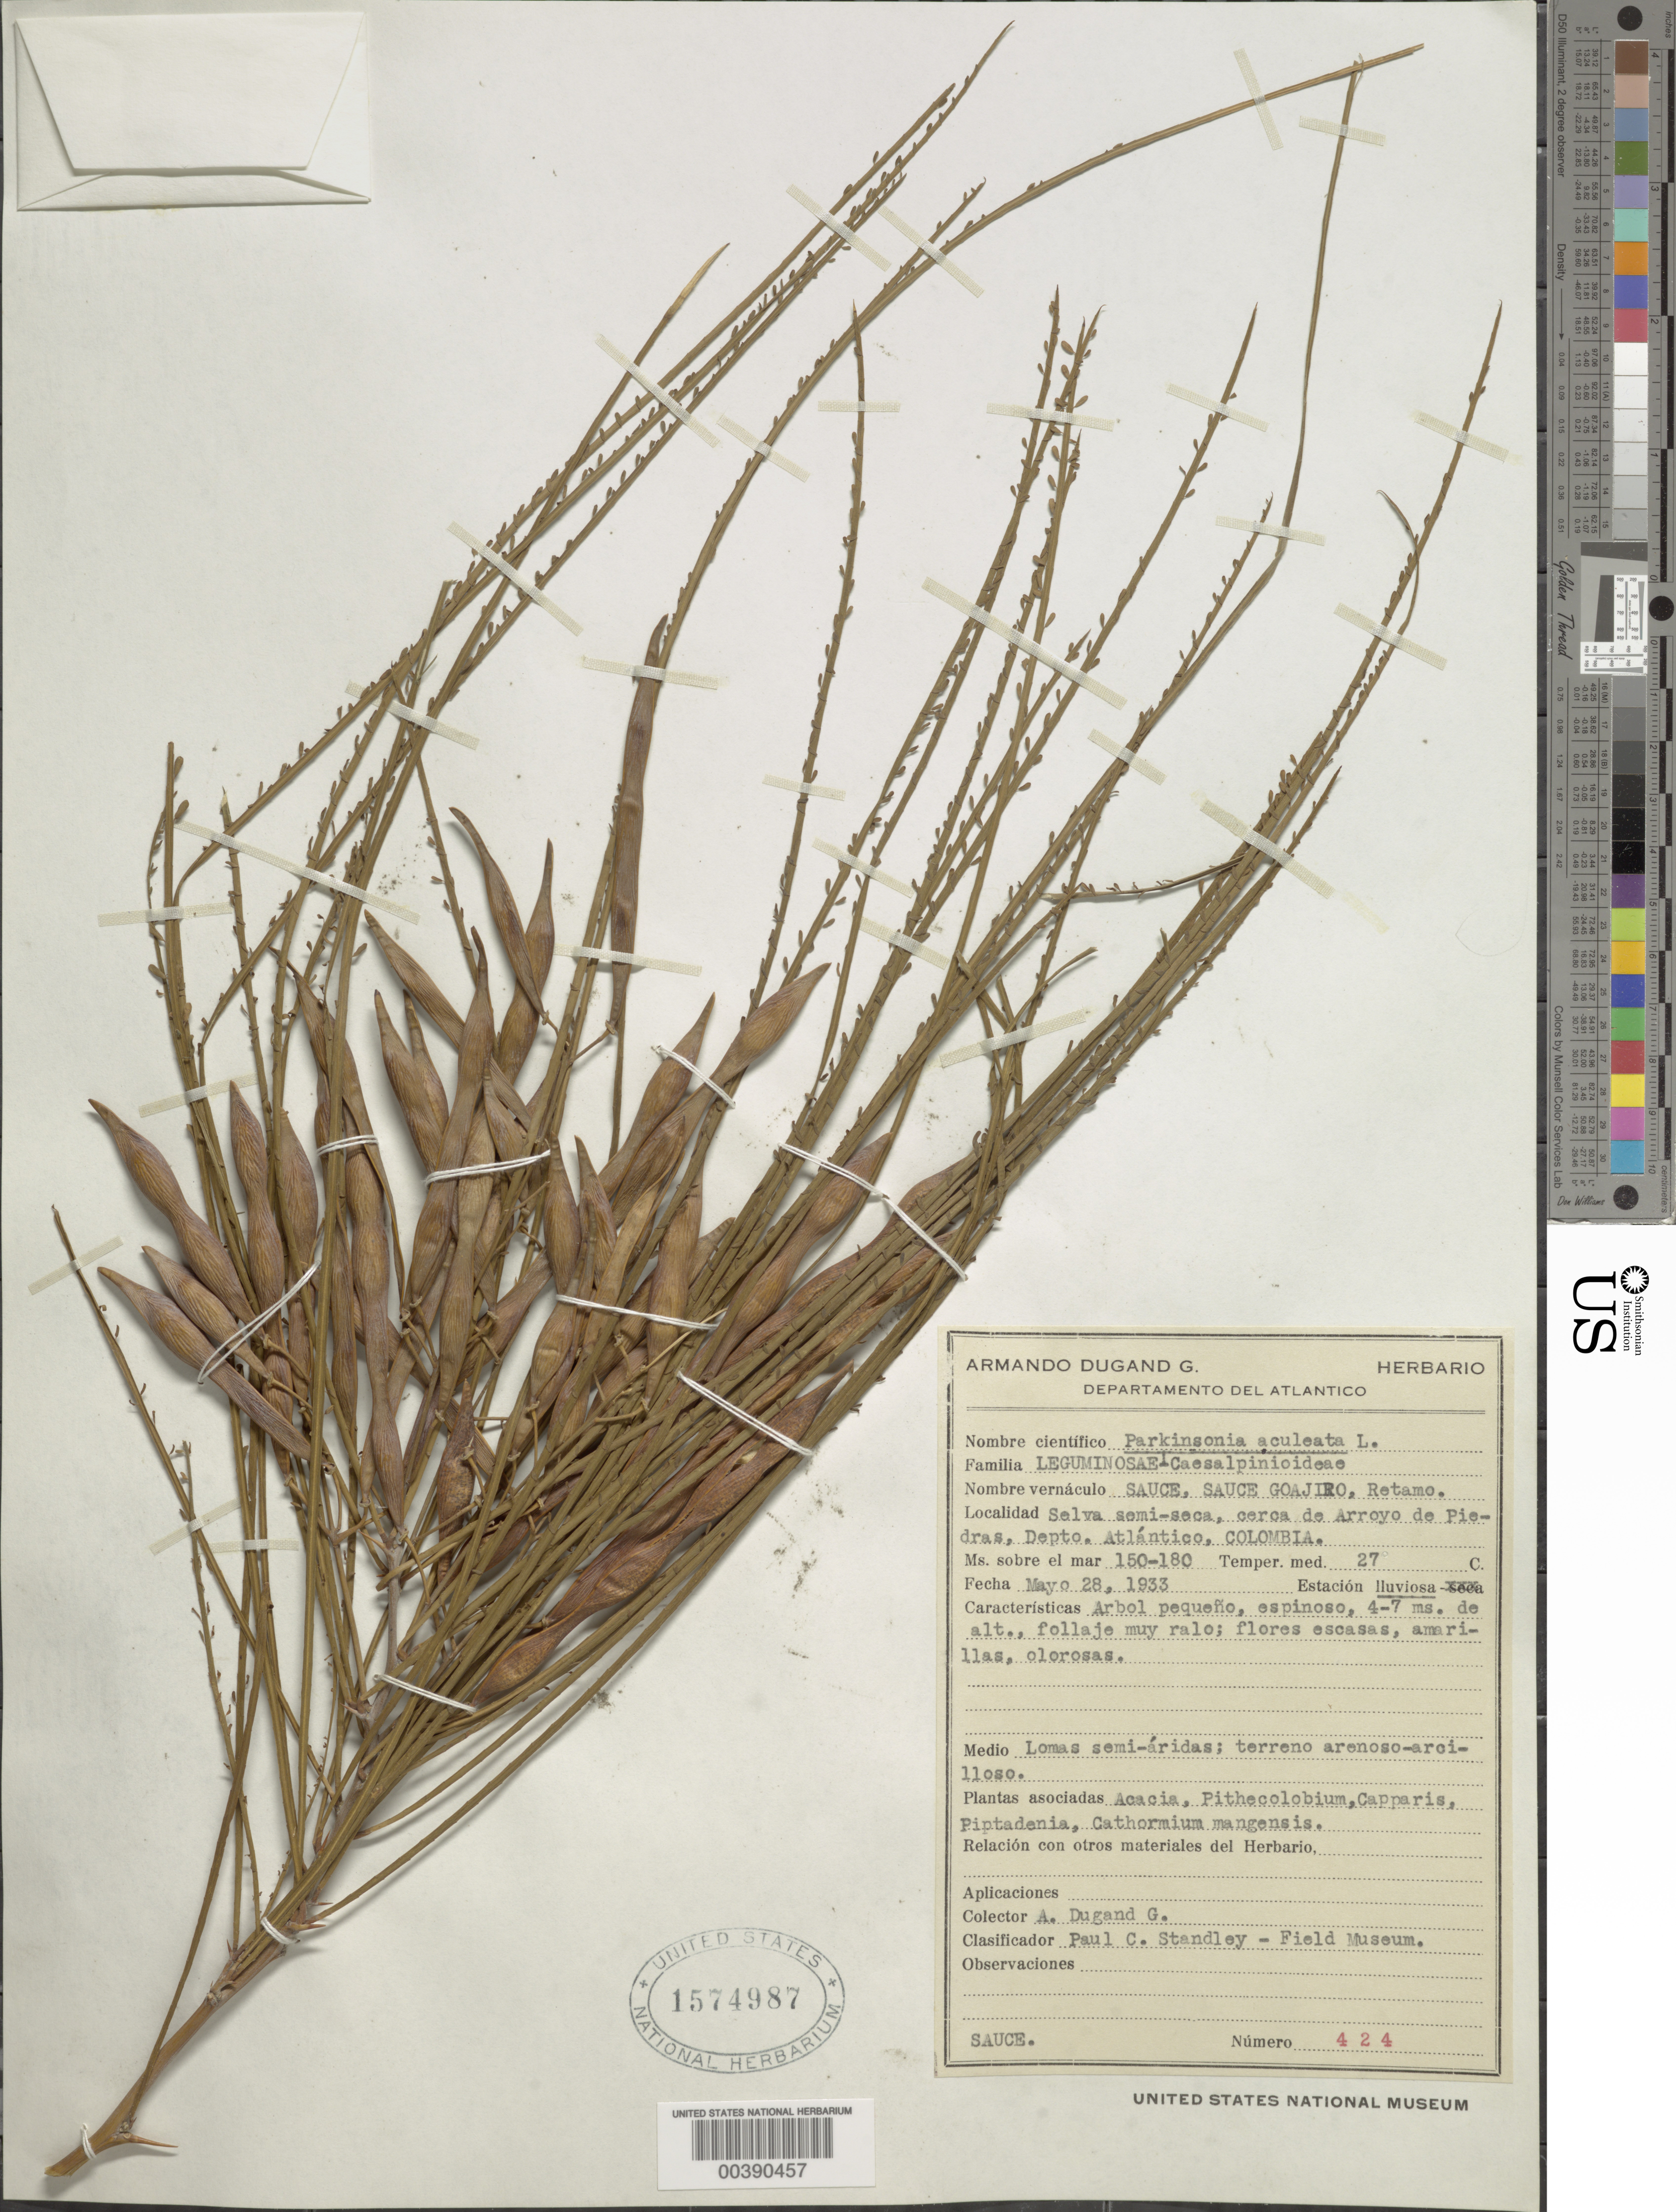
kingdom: Plantae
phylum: Tracheophyta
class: Magnoliopsida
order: Fabales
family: Fabaceae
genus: Parkinsonia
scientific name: Parkinsonia aculeata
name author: L.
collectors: A. Dugand G.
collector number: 424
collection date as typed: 28 May 1933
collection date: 1933-05-28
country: Colombia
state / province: Atlántico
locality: Cerca de Arroyo de Piedras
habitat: Selva semi-seca; lomas ser-aridas; terreno arenoso-arcilloso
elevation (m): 150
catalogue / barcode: US 1574987